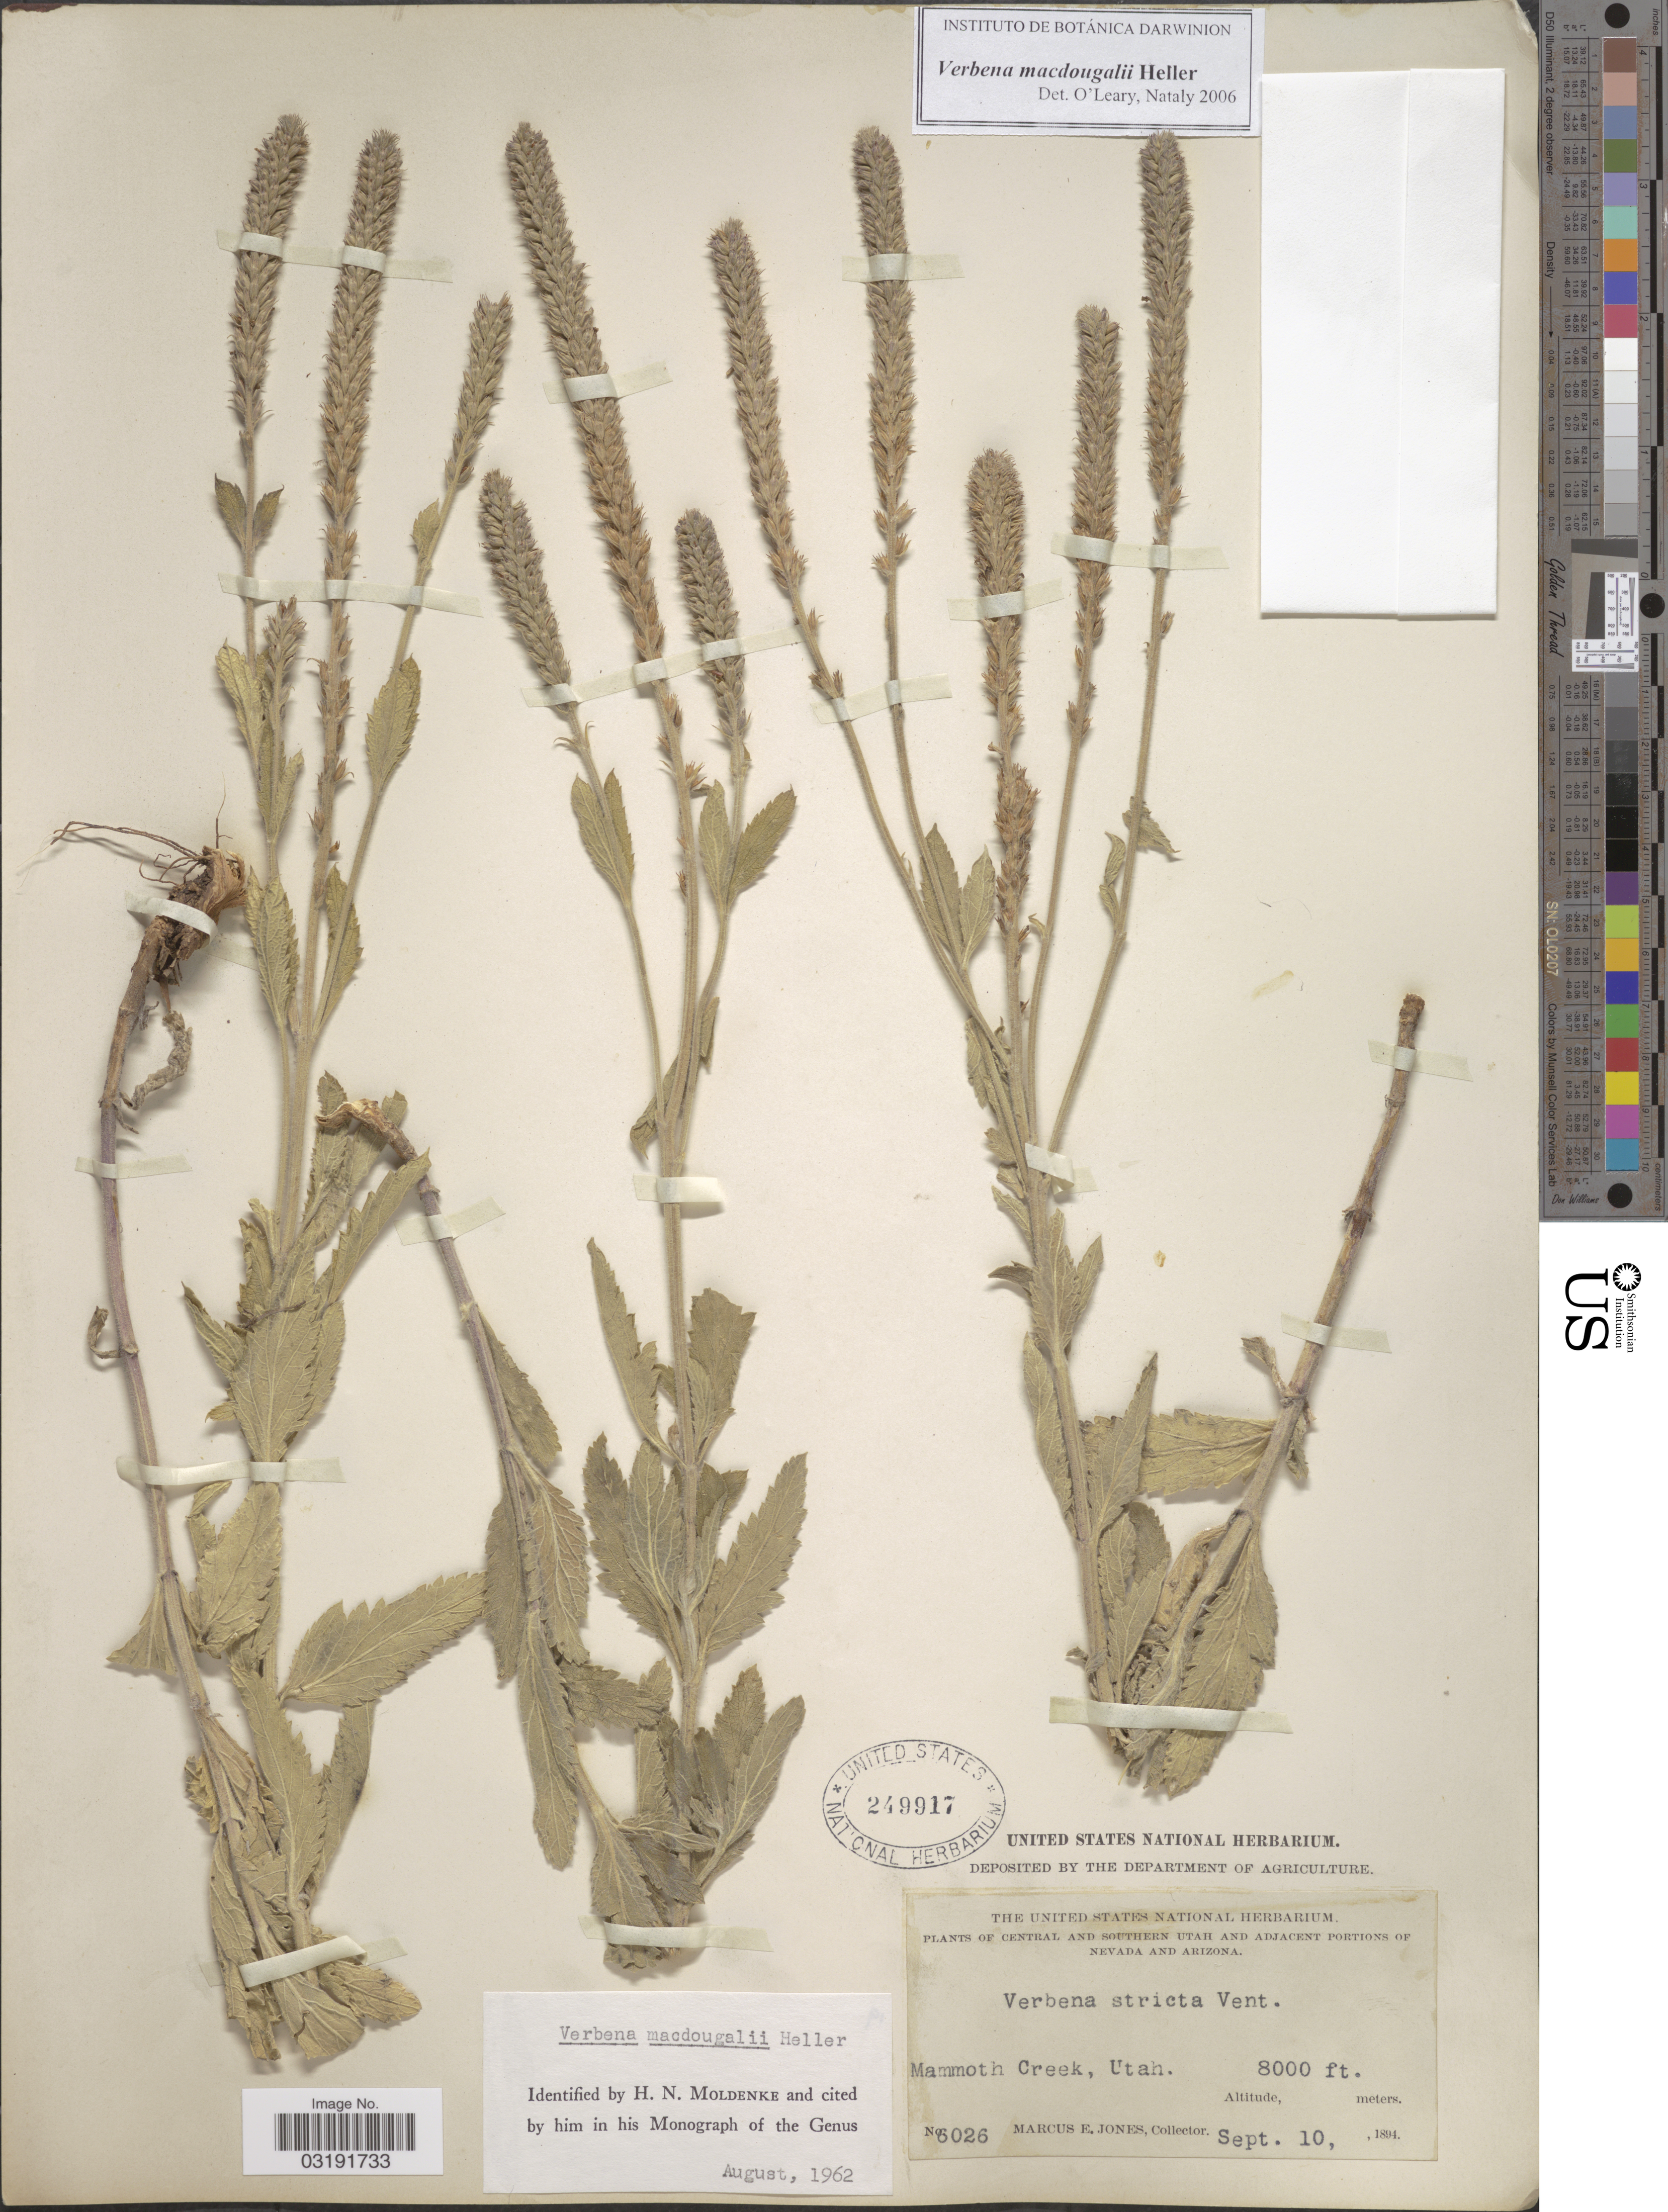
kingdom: Plantae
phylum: Tracheophyta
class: Magnoliopsida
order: Lamiales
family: Verbenaceae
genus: Verbena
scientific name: Verbena macdougalii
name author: A. Heller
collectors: M. E. Jones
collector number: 6026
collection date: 1894-09-10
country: United States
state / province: Utah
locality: Central and Southern Utah. Mammoth Creek.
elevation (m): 2438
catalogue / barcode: US 249917